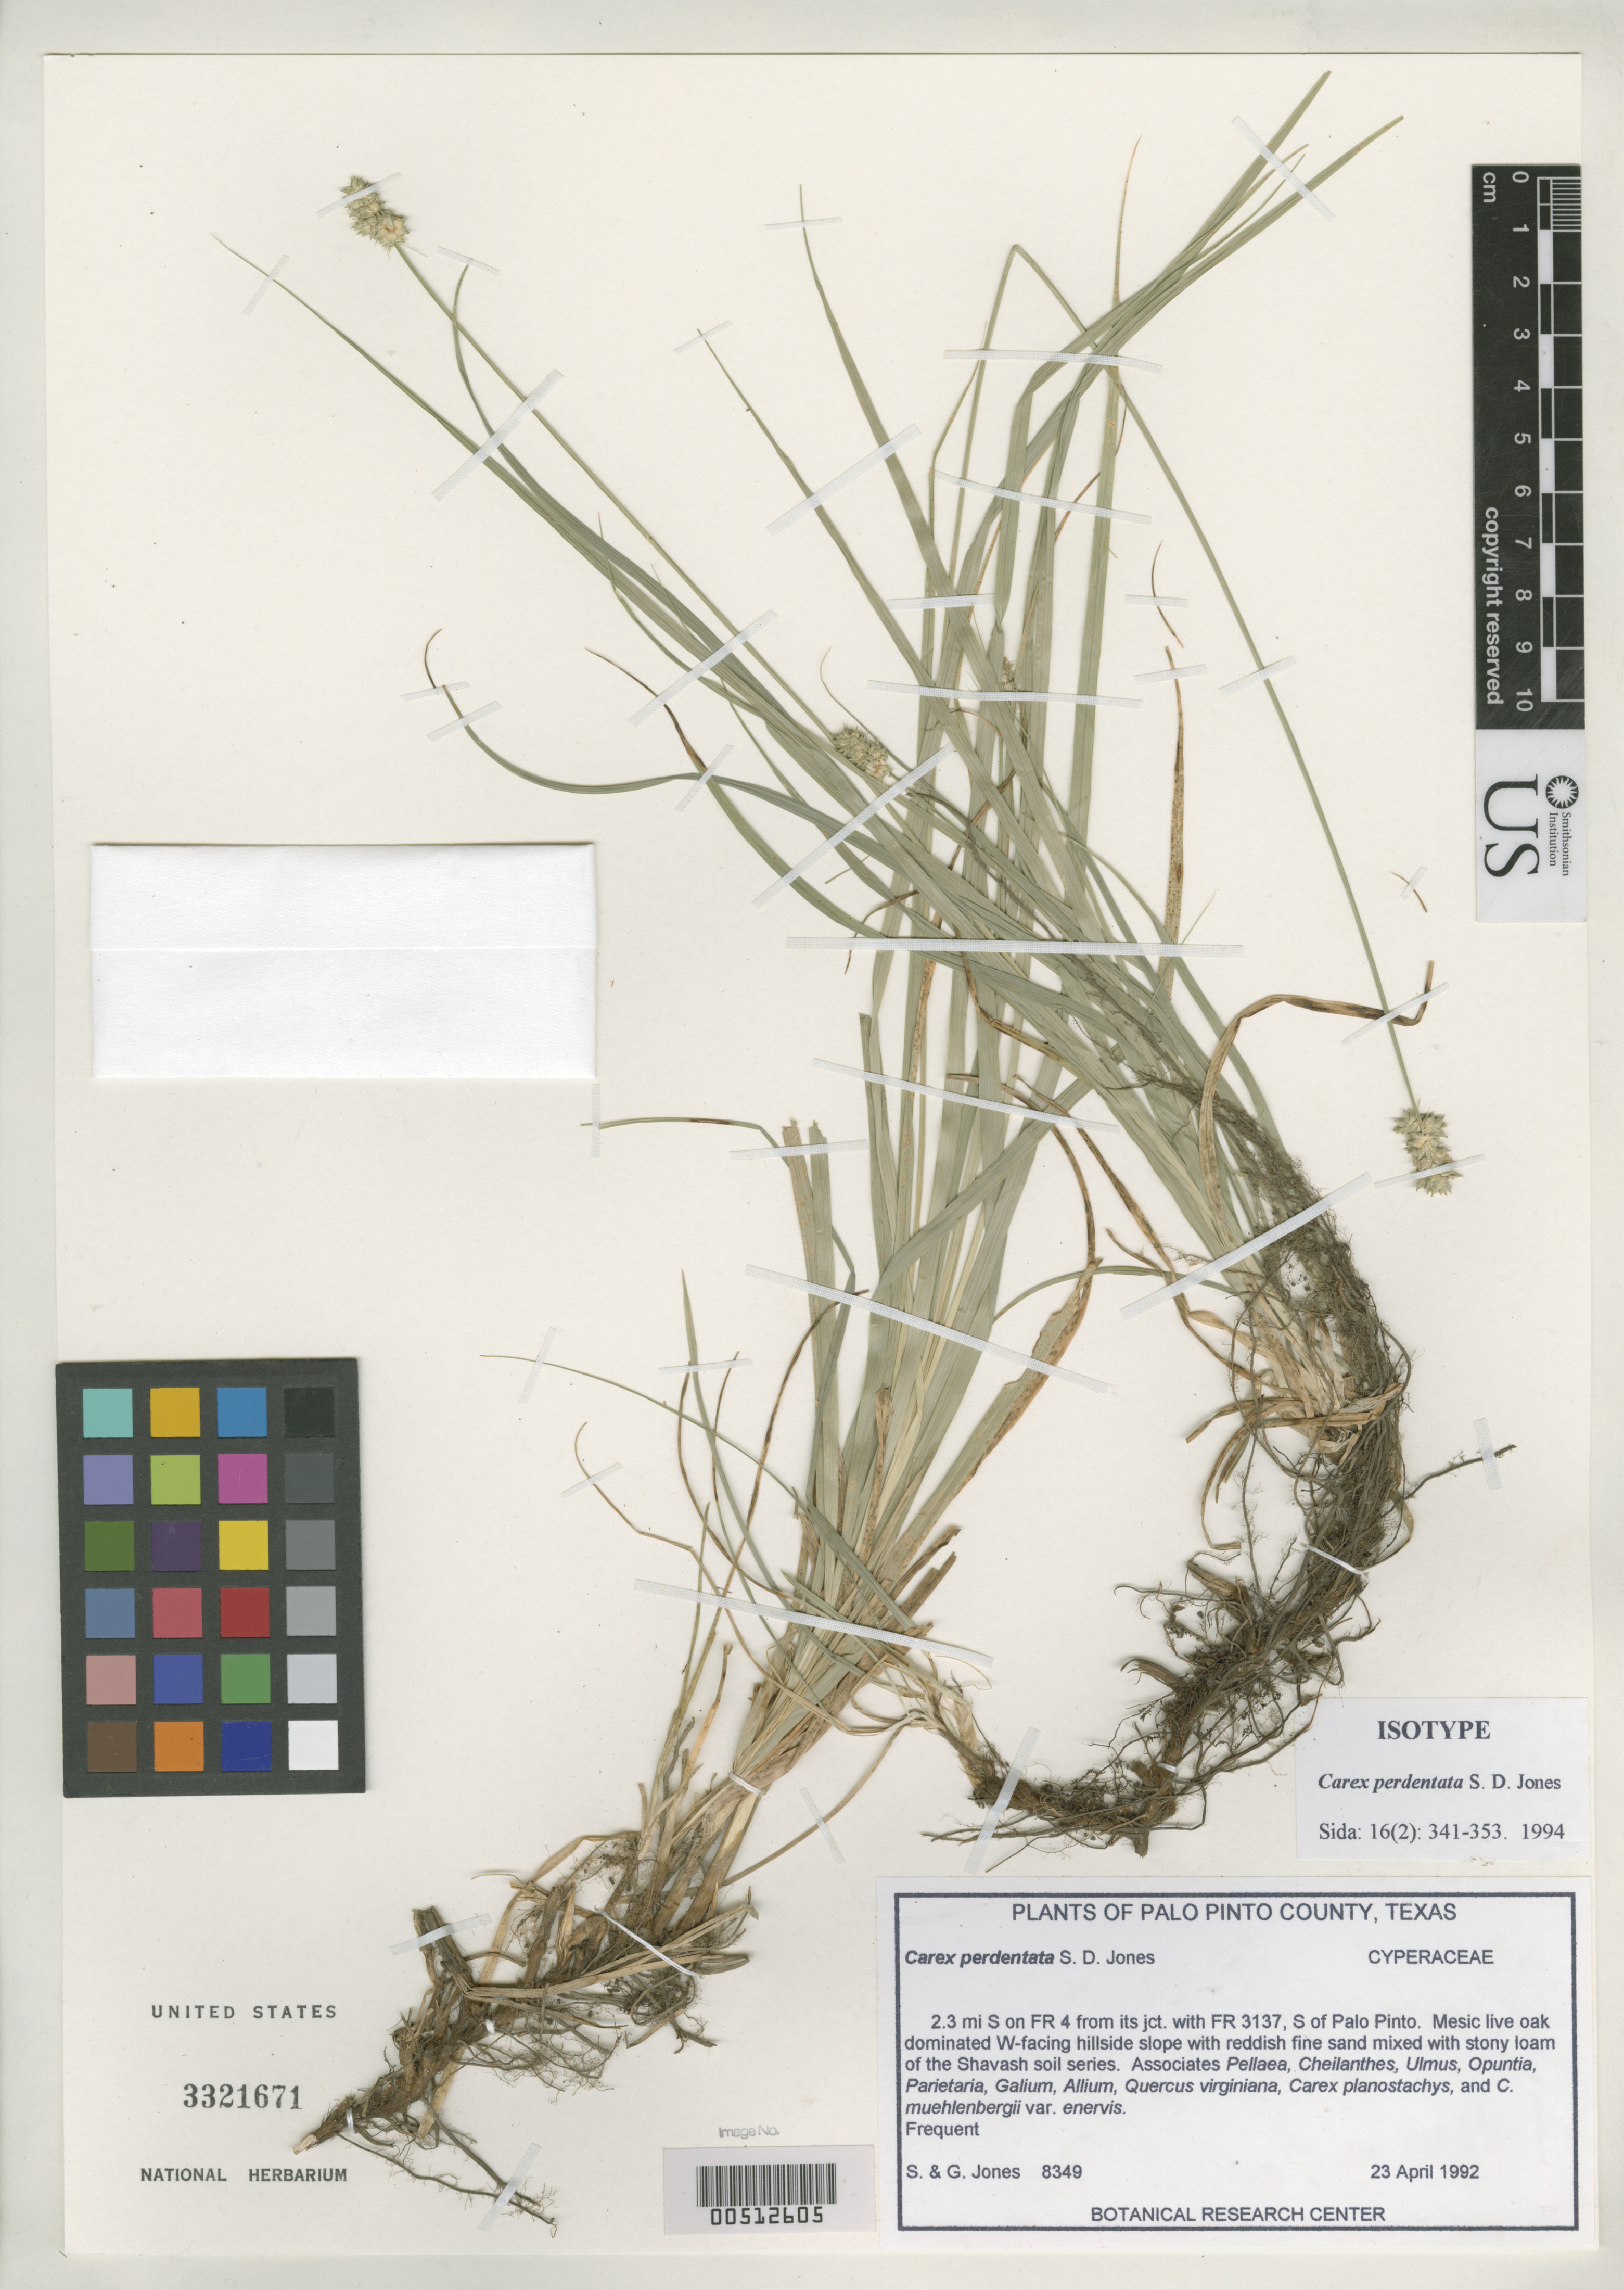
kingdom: Plantae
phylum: Tracheophyta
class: Liliopsida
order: Poales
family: Cyperaceae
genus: Carex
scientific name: Carex perdentata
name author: S.D. Jones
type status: Isotype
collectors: S. D. Jones & G. D. Jones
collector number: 8349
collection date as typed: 23 Apr 1992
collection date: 1992-04-23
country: United States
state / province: Texas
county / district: Palo Pinto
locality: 2.3 mi S on fr 4 from its junction with FR 3137, S of Palo Pinto.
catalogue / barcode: US 3321671